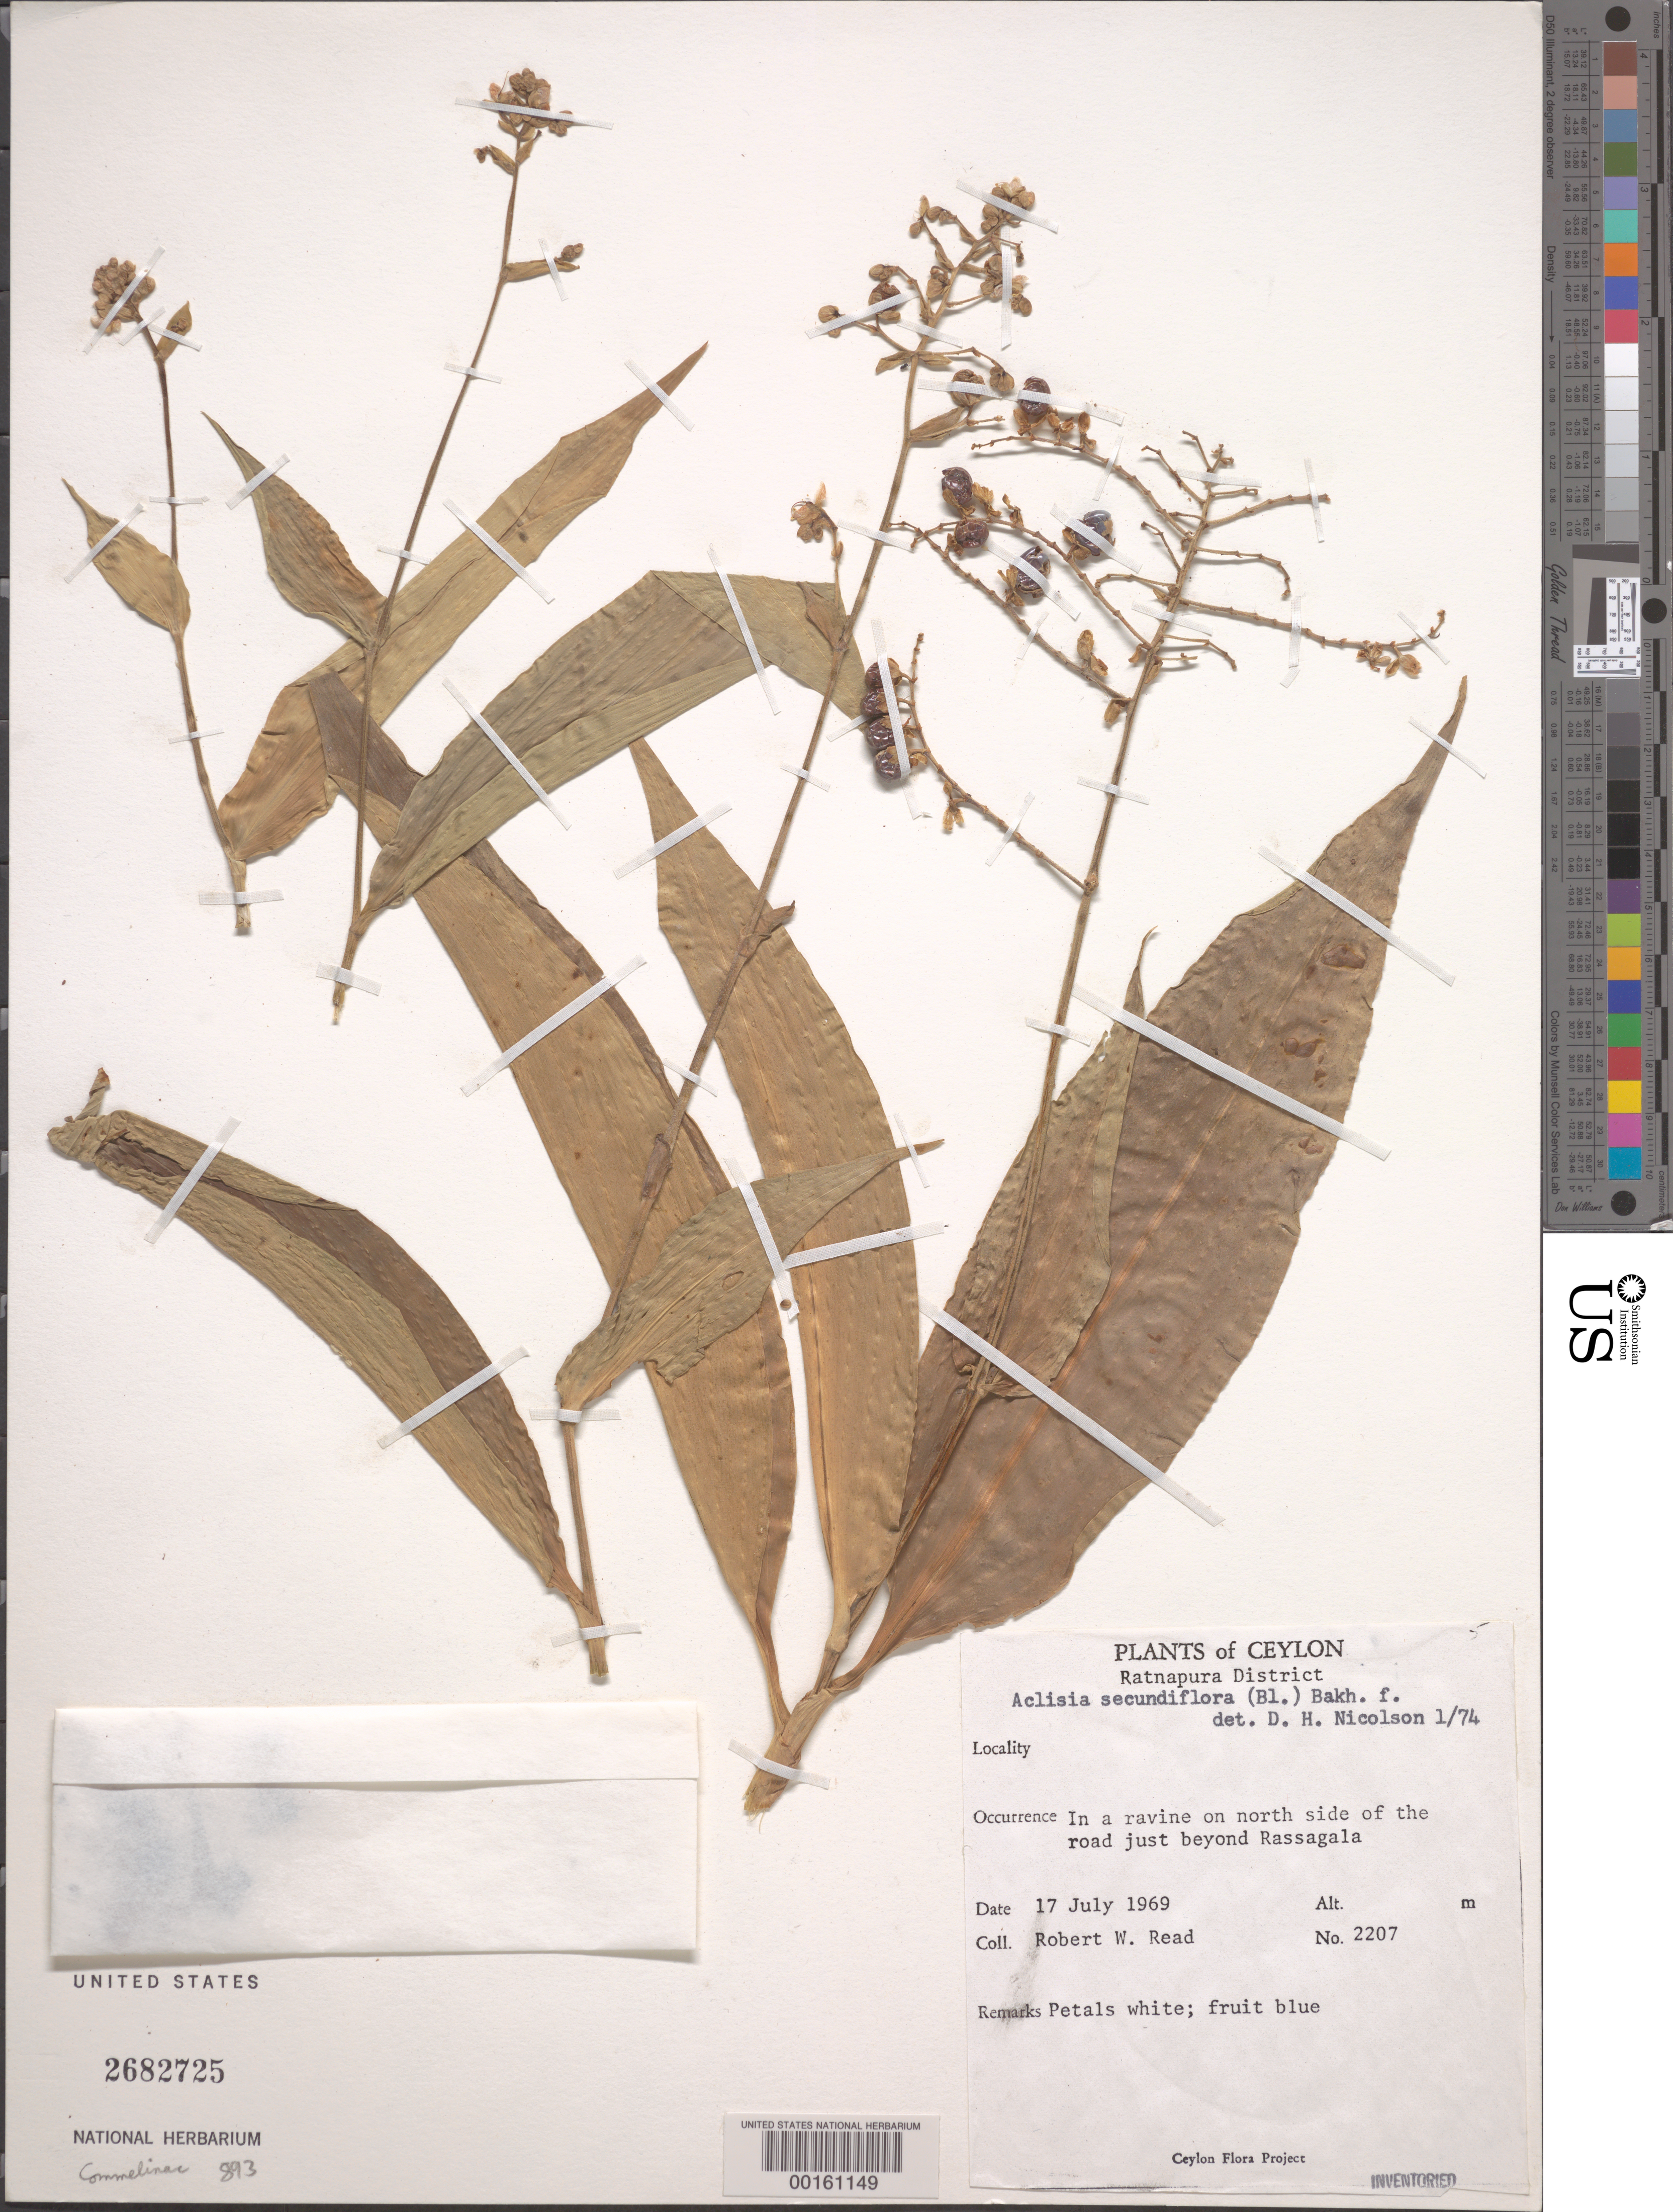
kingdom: Plantae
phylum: Tracheophyta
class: Liliopsida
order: Commelinales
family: Commelinaceae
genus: Pollia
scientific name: Pollia secundiflora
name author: (Blume) Bakh. f.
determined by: Nicolson, Dan H.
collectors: R. W. Read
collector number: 2207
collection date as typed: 17 Jul 1969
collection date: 1969-07-17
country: Sri Lanka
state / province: Sabaragamuwa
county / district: Ratnapura Dist.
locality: In ravine on n side of road just beyond rassagala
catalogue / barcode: US 2682725